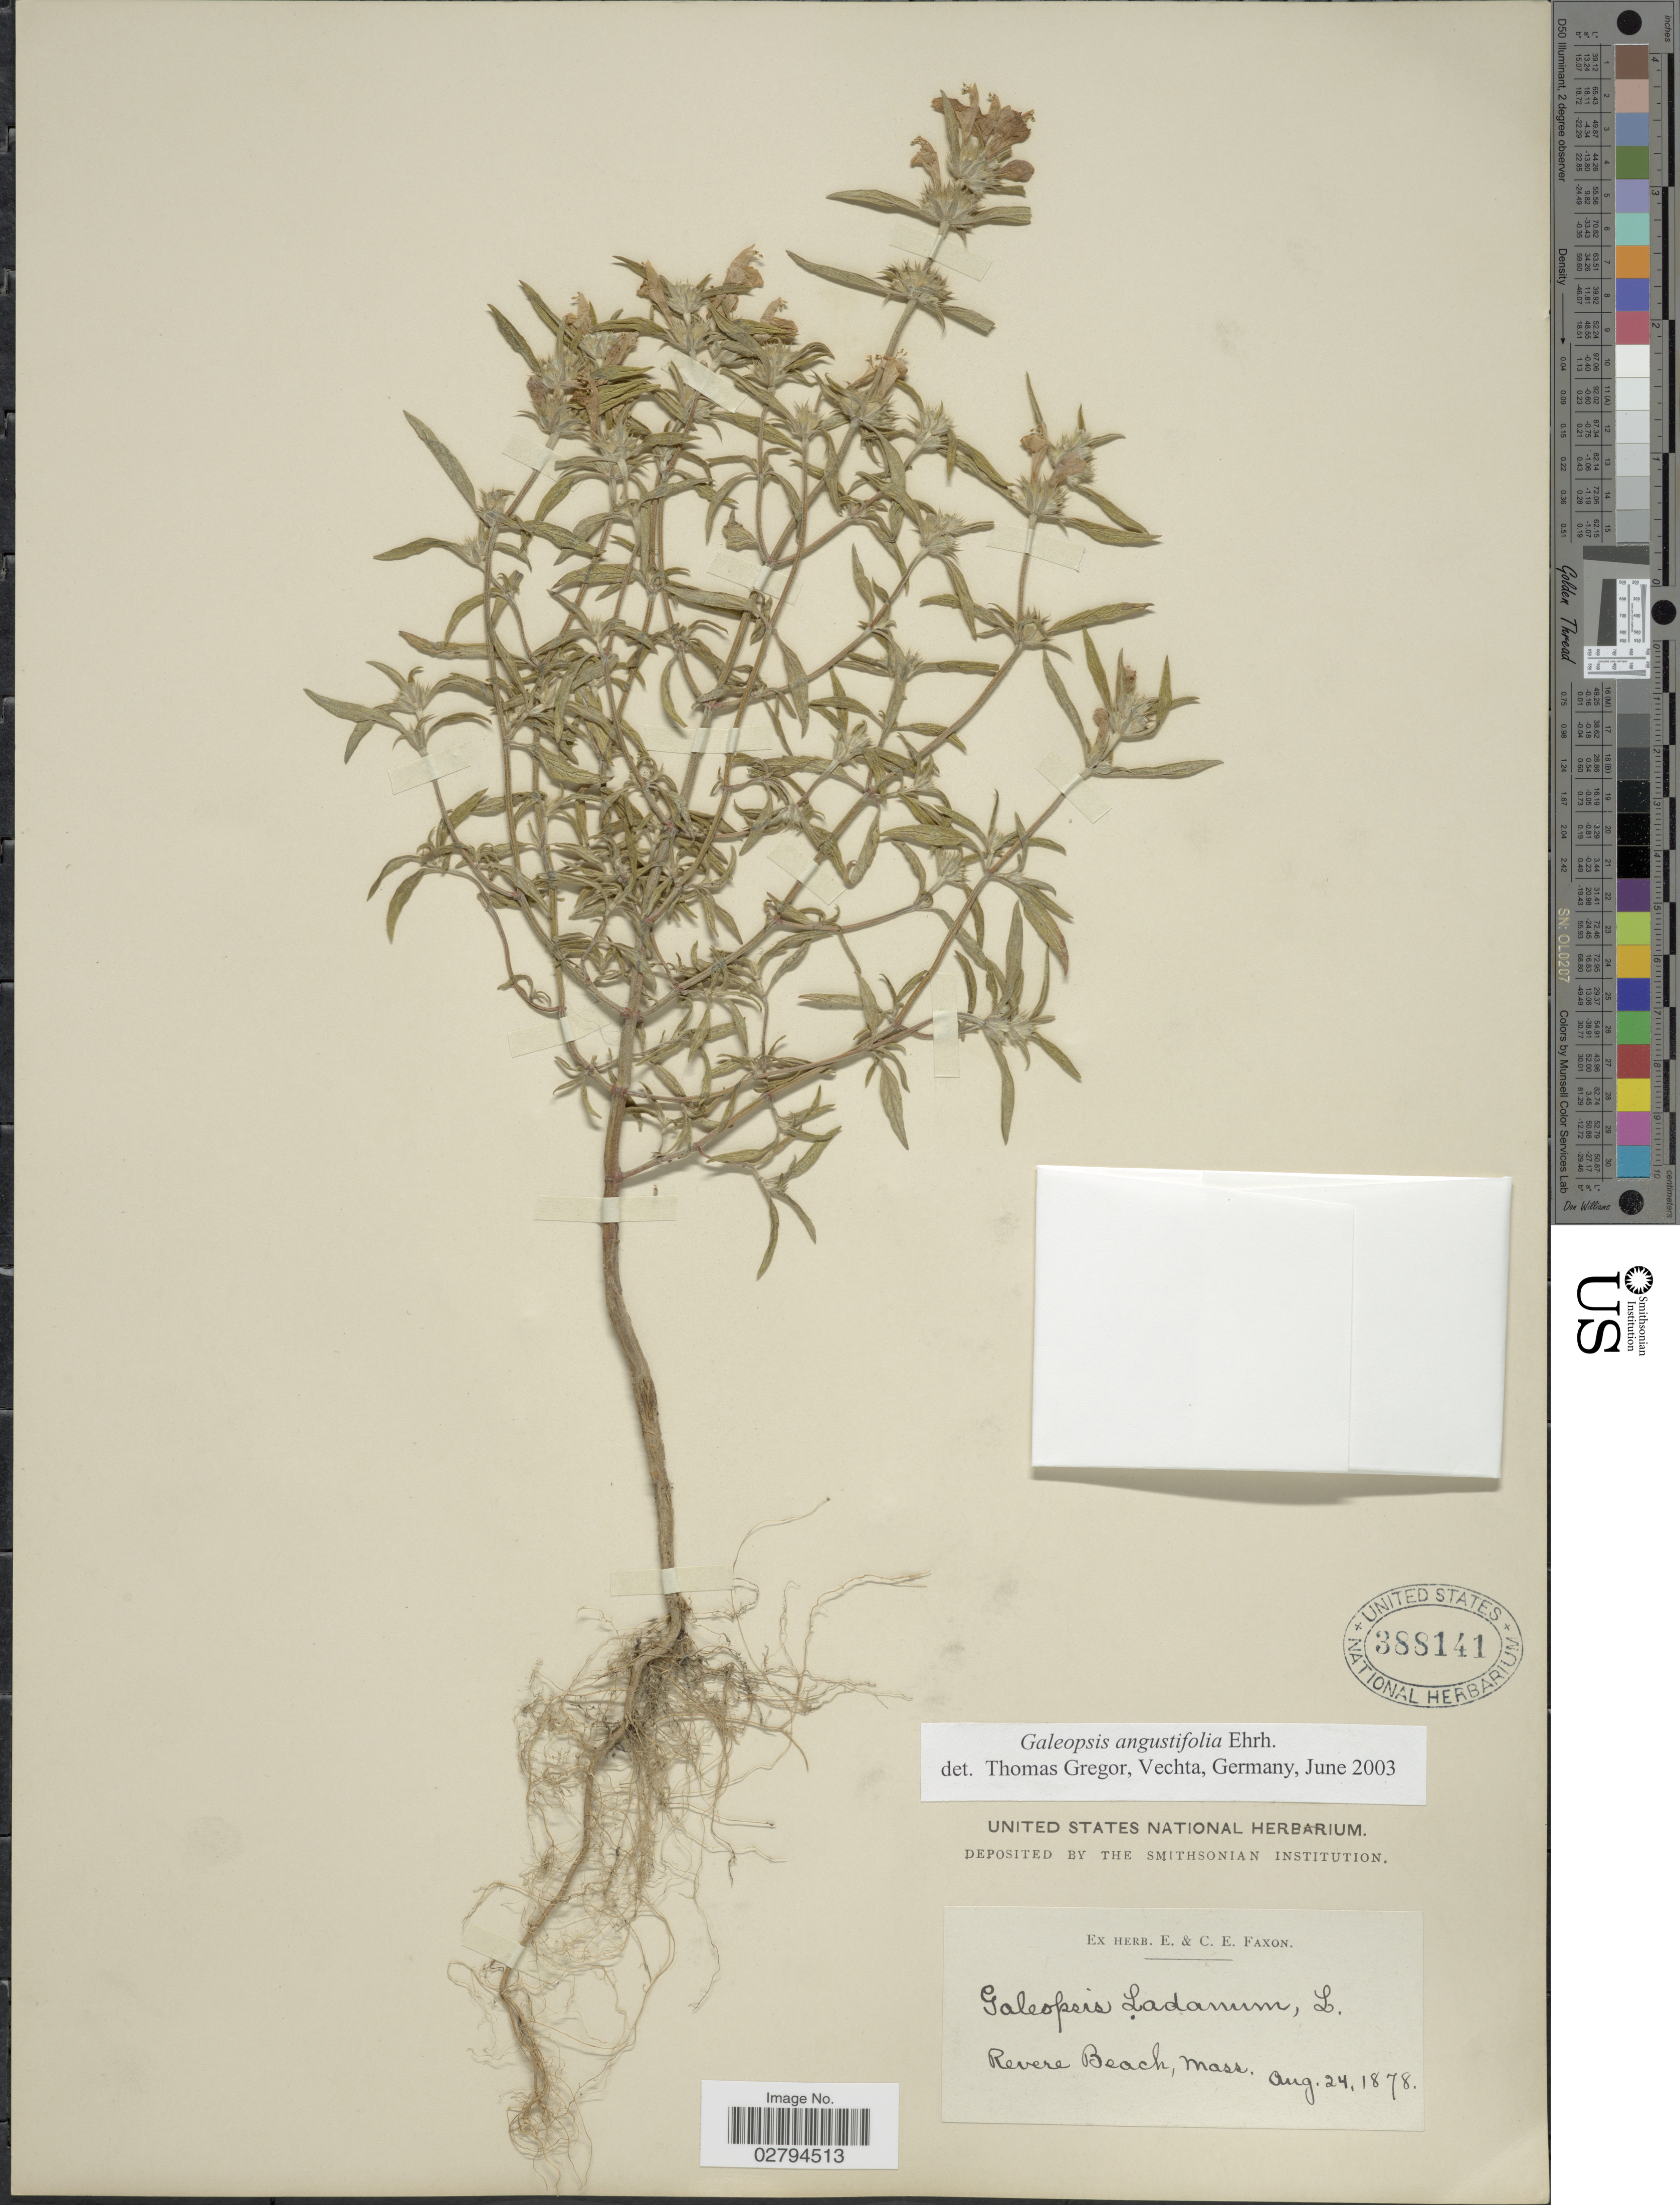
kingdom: Plantae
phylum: Tracheophyta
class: Magnoliopsida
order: Lamiales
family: Lamiaceae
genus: Galeopsis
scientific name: Galeopsis angustifolia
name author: Ehrh. ex Hoffm.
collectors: ex herb. E. & C.E. Faxon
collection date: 1878-08-24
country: United States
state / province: Massachusetts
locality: Revere Beach, Mass.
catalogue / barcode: US 388141